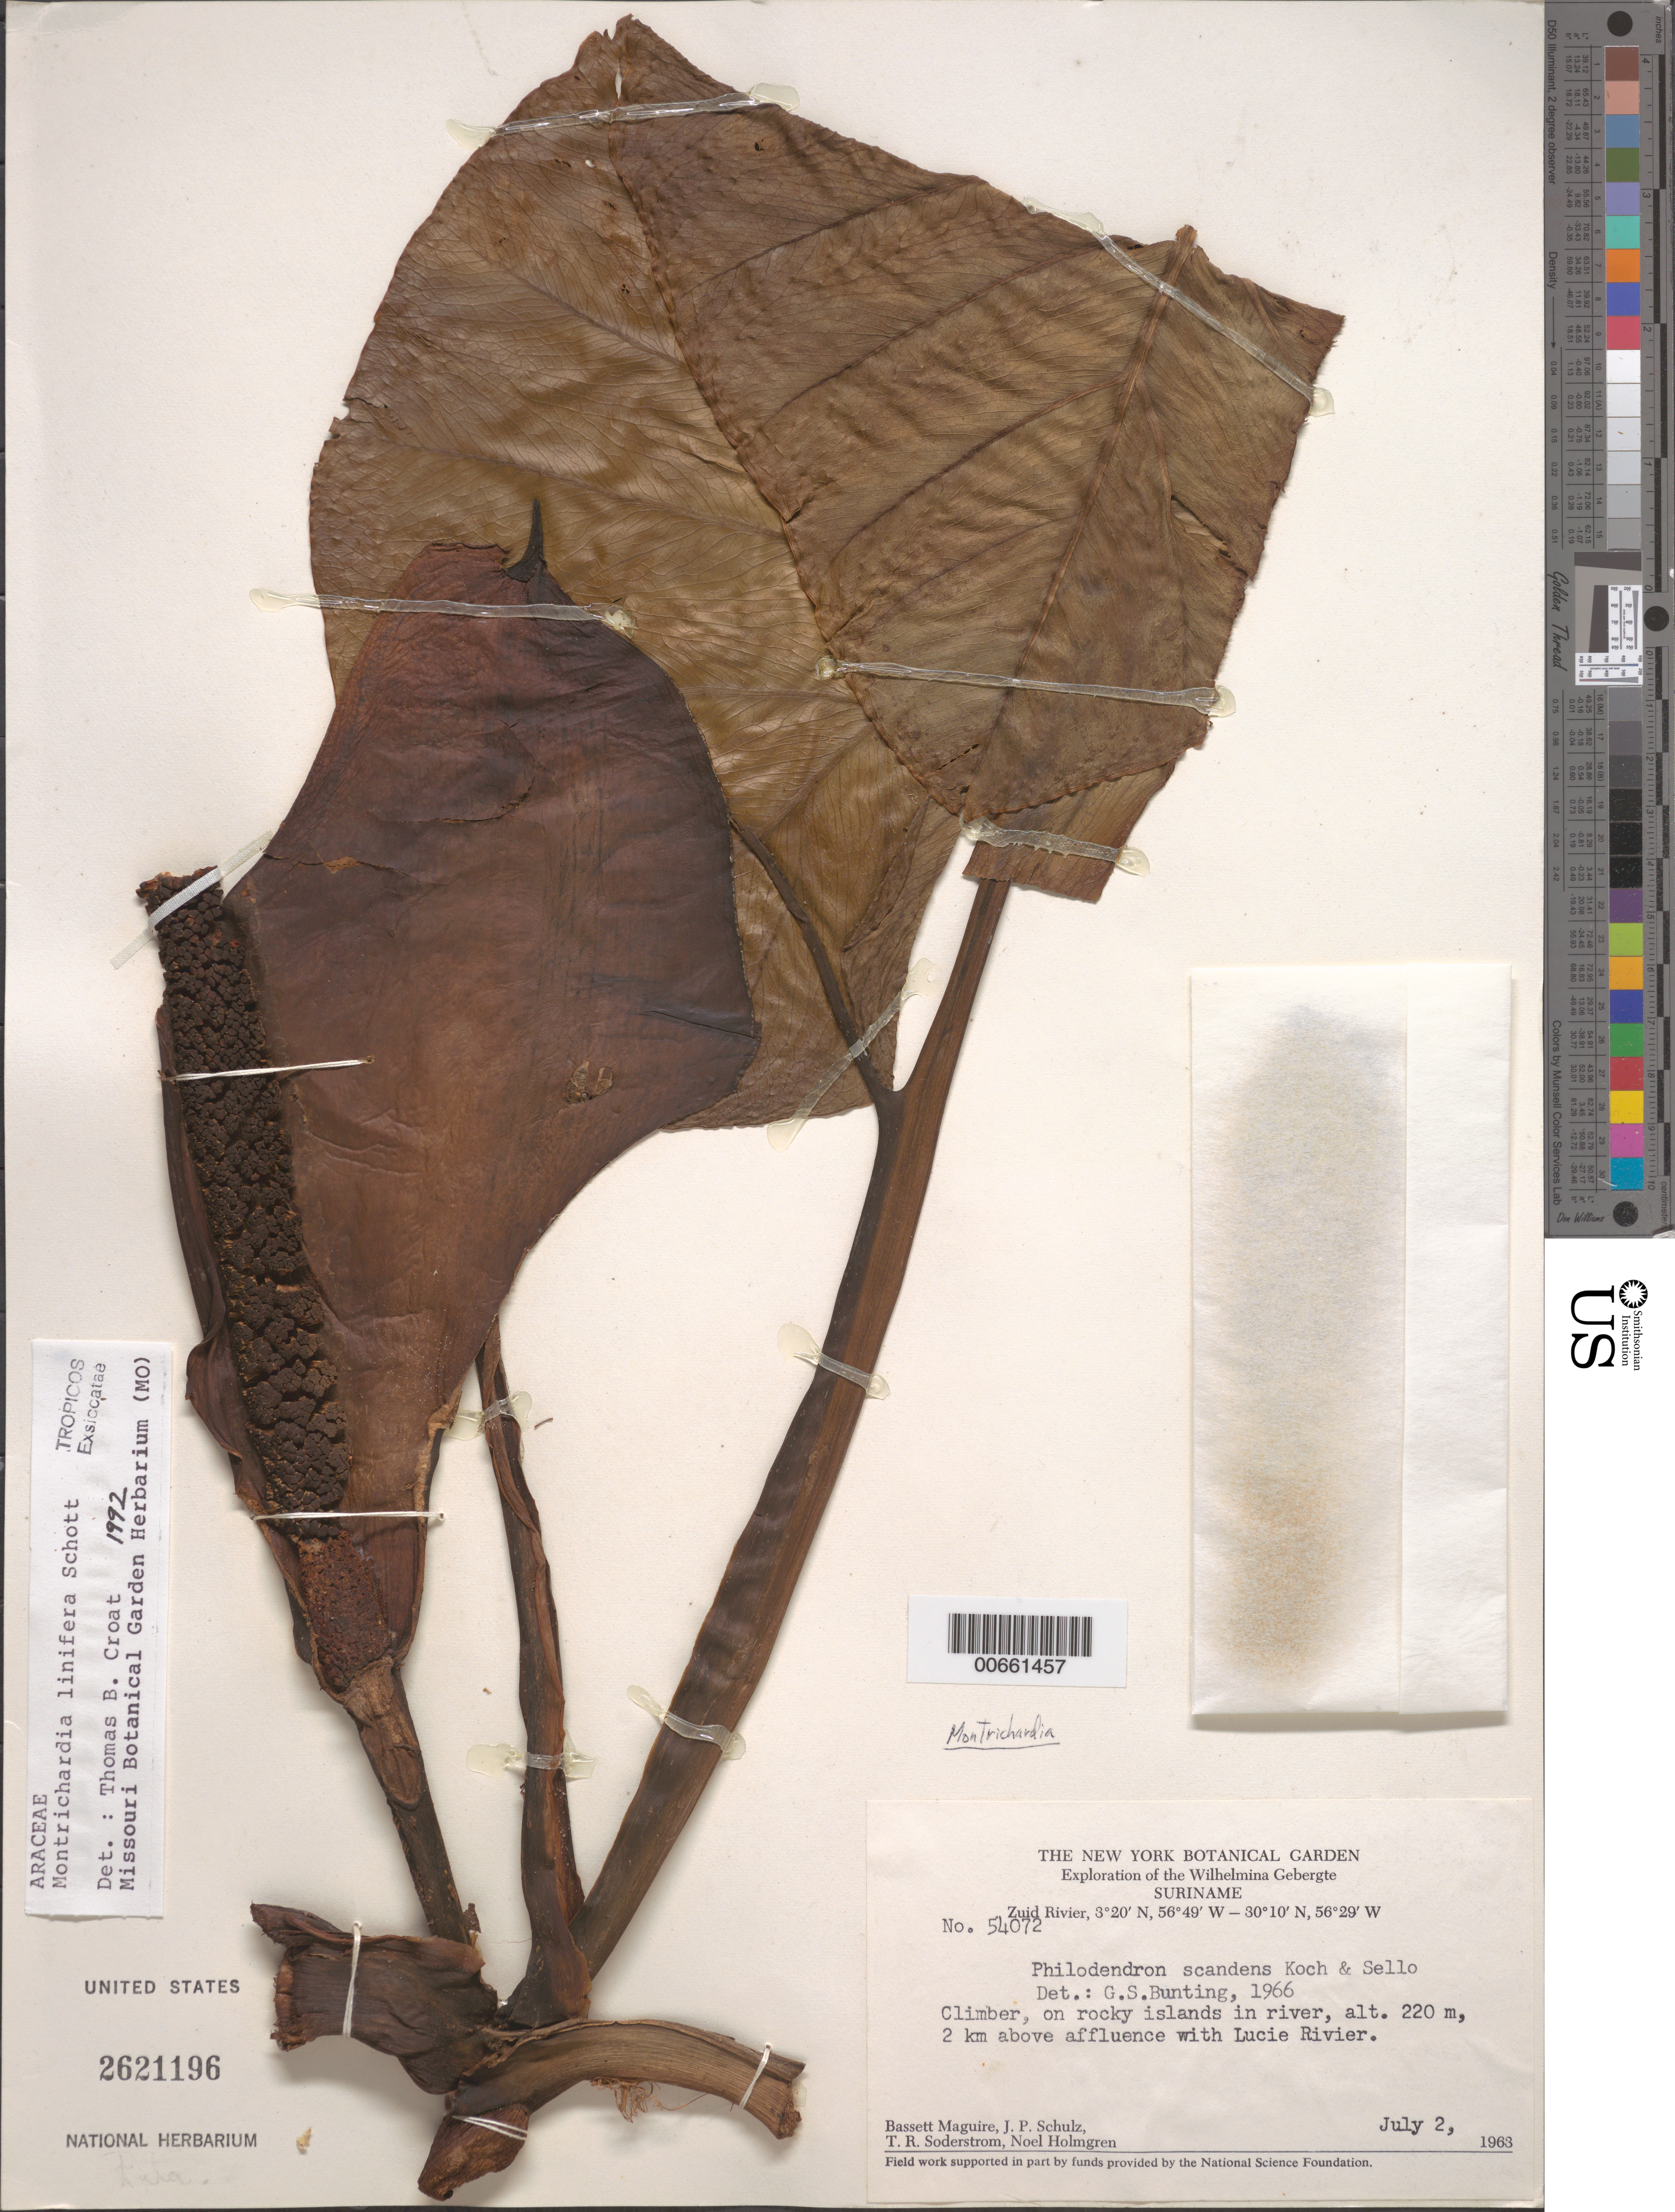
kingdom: Plantae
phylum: Tracheophyta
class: Liliopsida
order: Alismatales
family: Araceae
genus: Montrichardia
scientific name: Montrichardia linifera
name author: (Arruda) Schott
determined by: Croat, Thomas B., Missouri Botanical Garden (MO)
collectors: B. Maguire, J. P. Schulz, T. R. Soderstrom & N. H. Holmgren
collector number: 54072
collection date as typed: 2-Jul-63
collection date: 1963-07-02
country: Suriname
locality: Zuid River, 2 km above confluence with Lucie R., Wilhelmina Gebergte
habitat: Rocky islands in Zuid Rivier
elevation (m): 220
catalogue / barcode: US 2621196